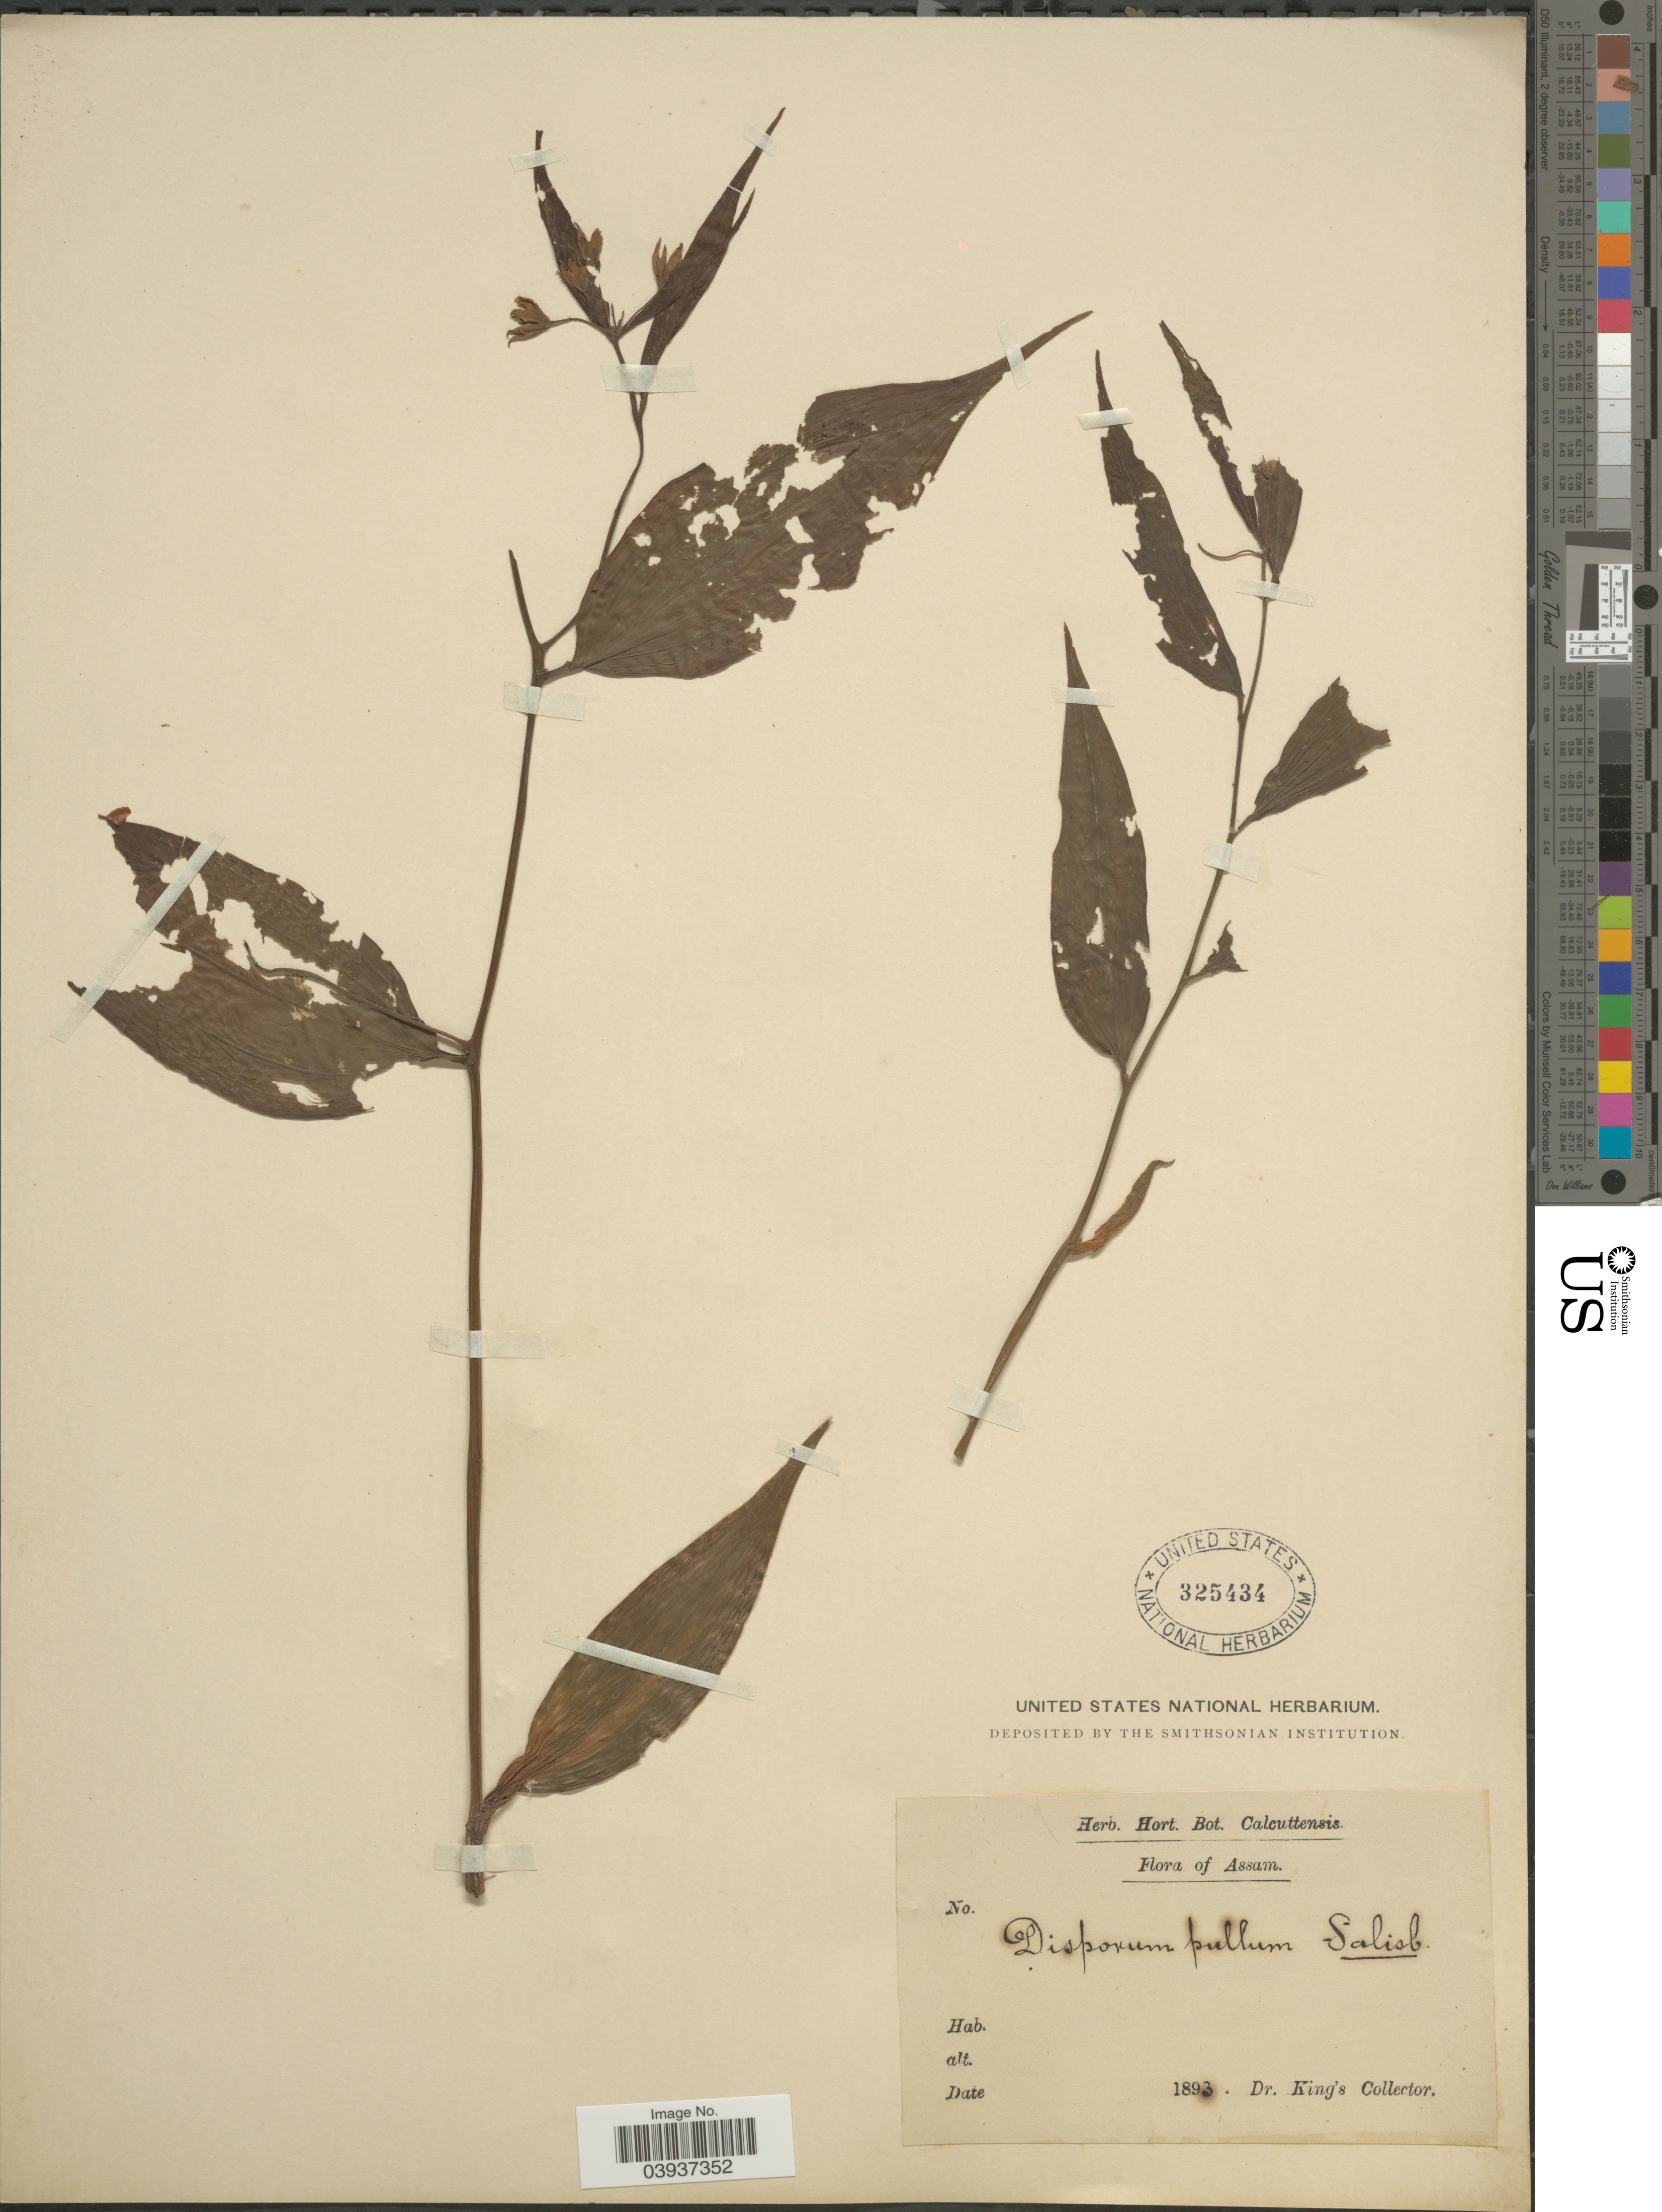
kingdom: Plantae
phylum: Tracheophyta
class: Liliopsida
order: Liliales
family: Colchicaceae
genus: Disporum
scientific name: Disporum pullum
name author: Salisb.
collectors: Dr. King's collector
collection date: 1893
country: India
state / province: Assam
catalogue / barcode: US 325434